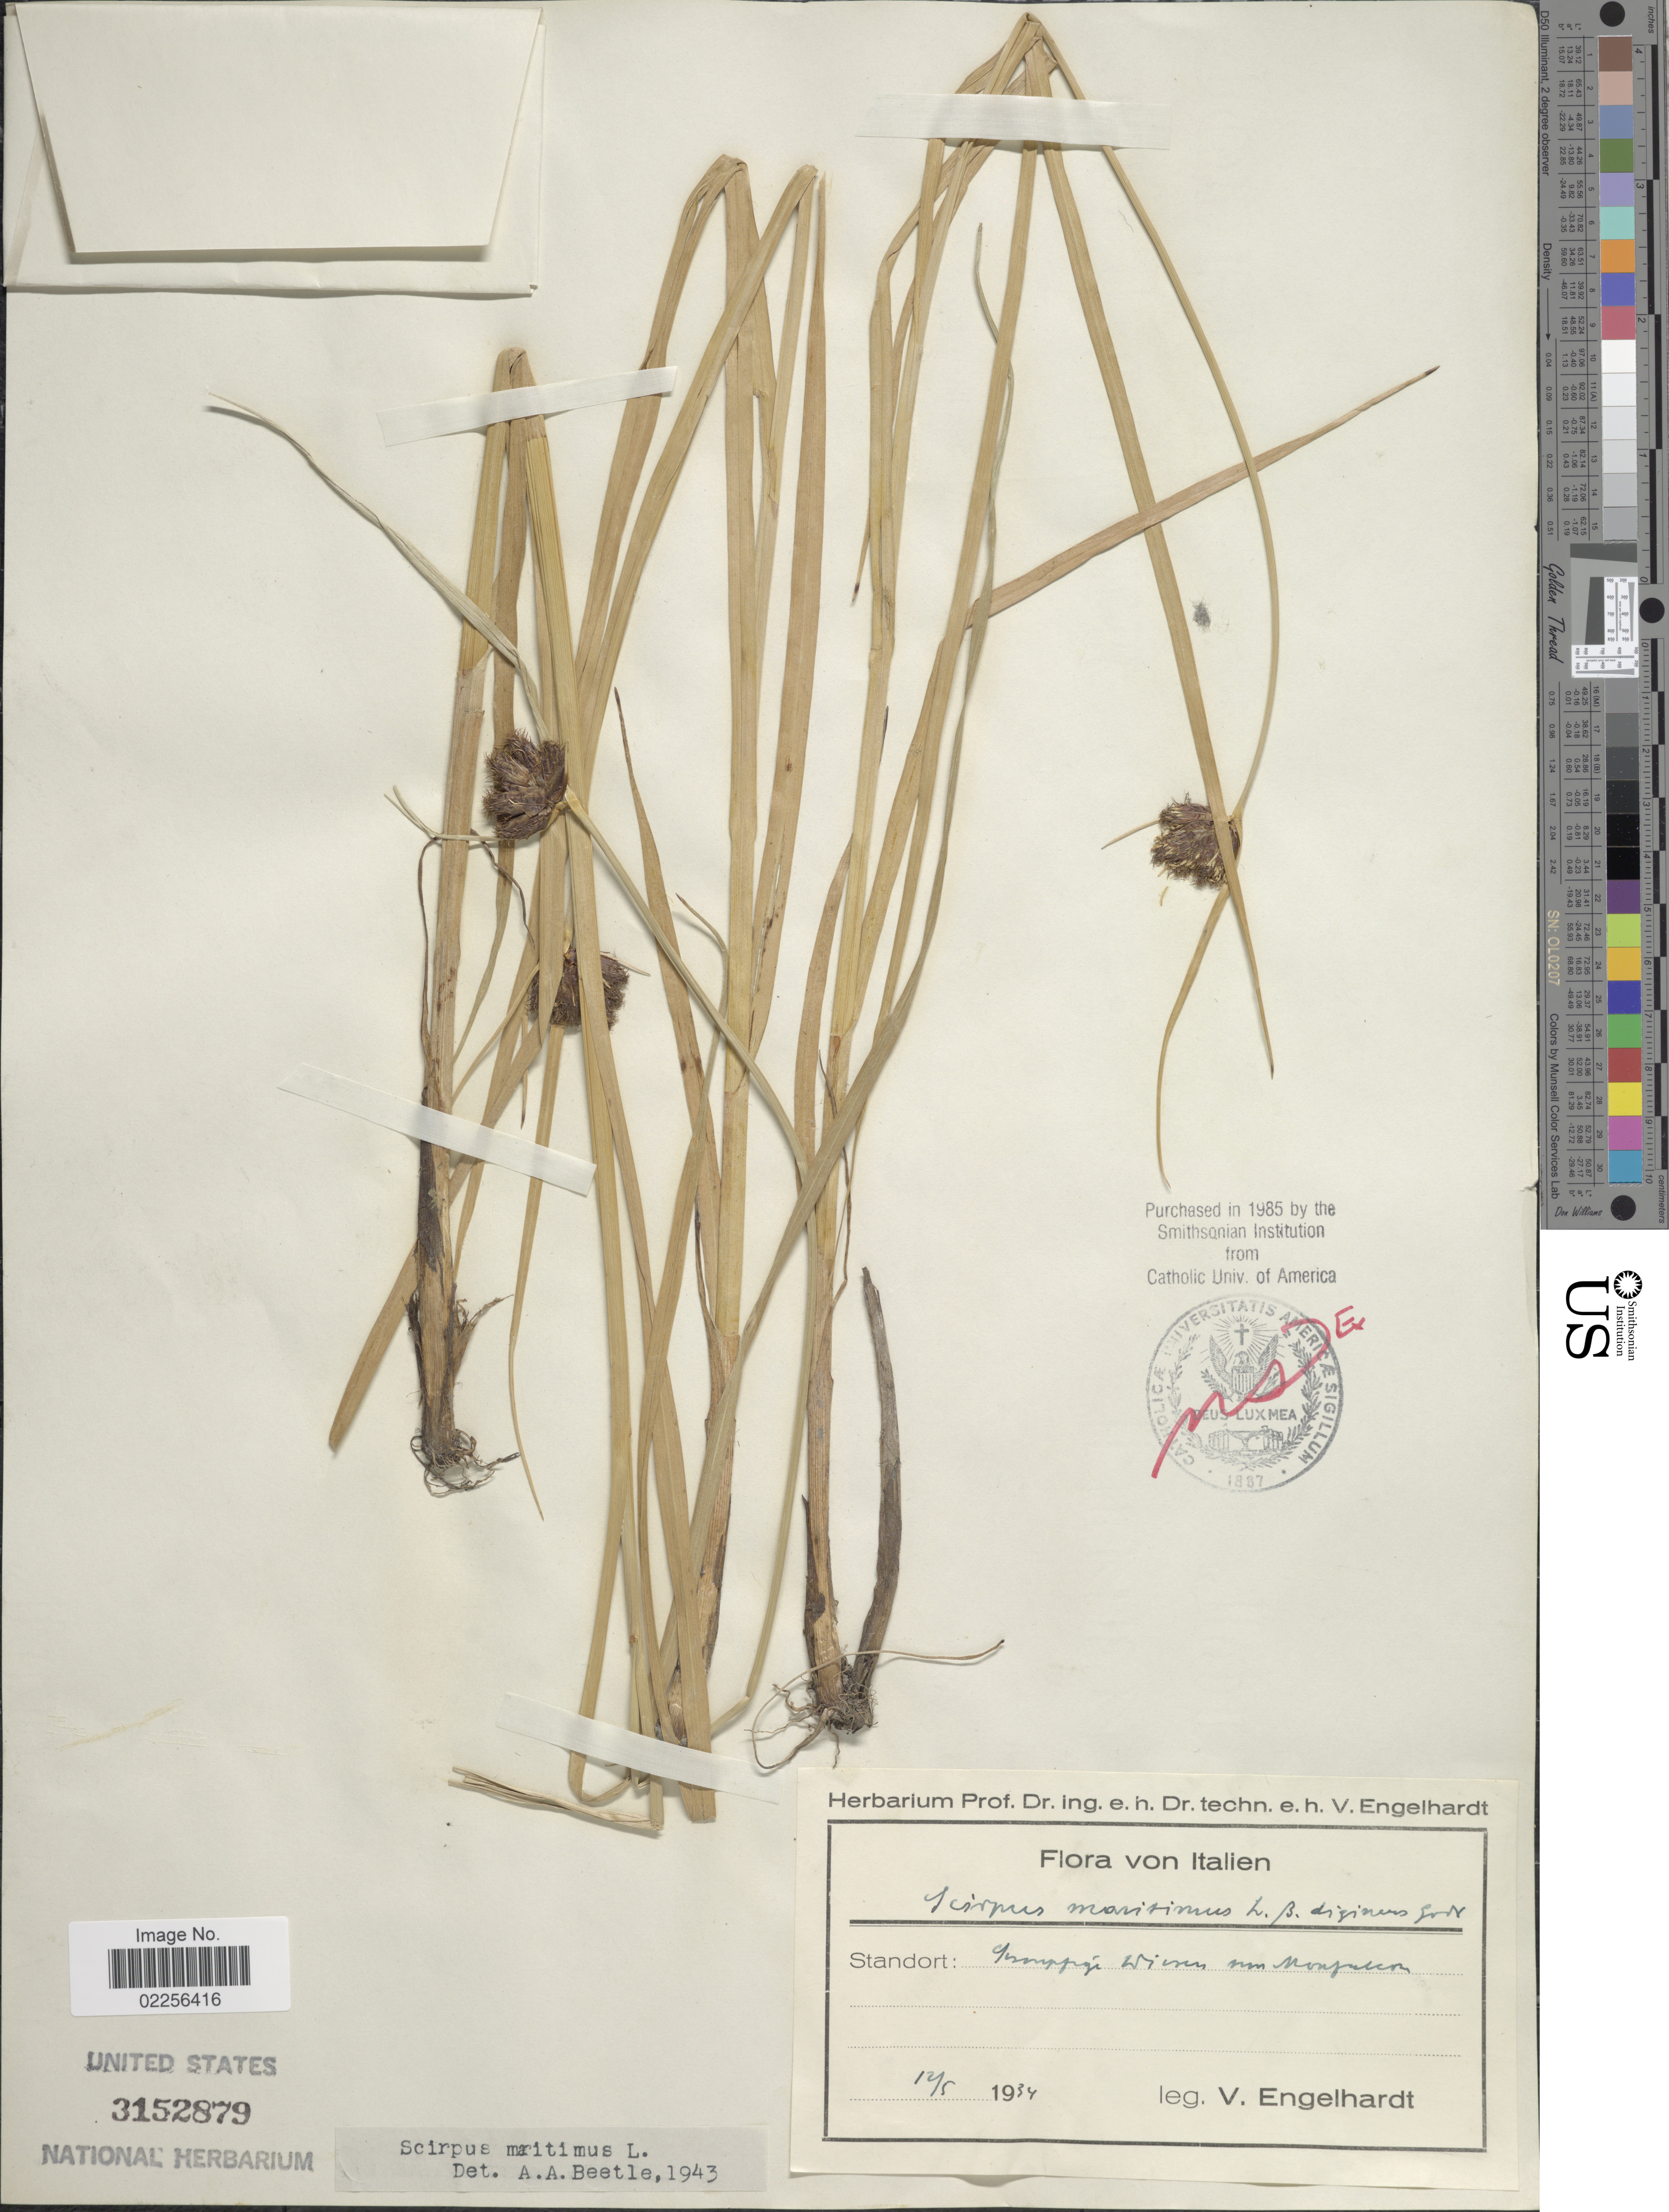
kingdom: Plantae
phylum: Tracheophyta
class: Liliopsida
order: Poales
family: Cyperaceae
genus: Bolboschoenus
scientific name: Bolboschoenus maritimus subsp. maritimus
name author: (L.) Palla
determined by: Strong, Mark T., (BOT), Smithsonian Institution - National Museum of Natural History (UNITED STATES)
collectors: V. Engelhardt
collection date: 1934-05-12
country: Italy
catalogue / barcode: US 3152879